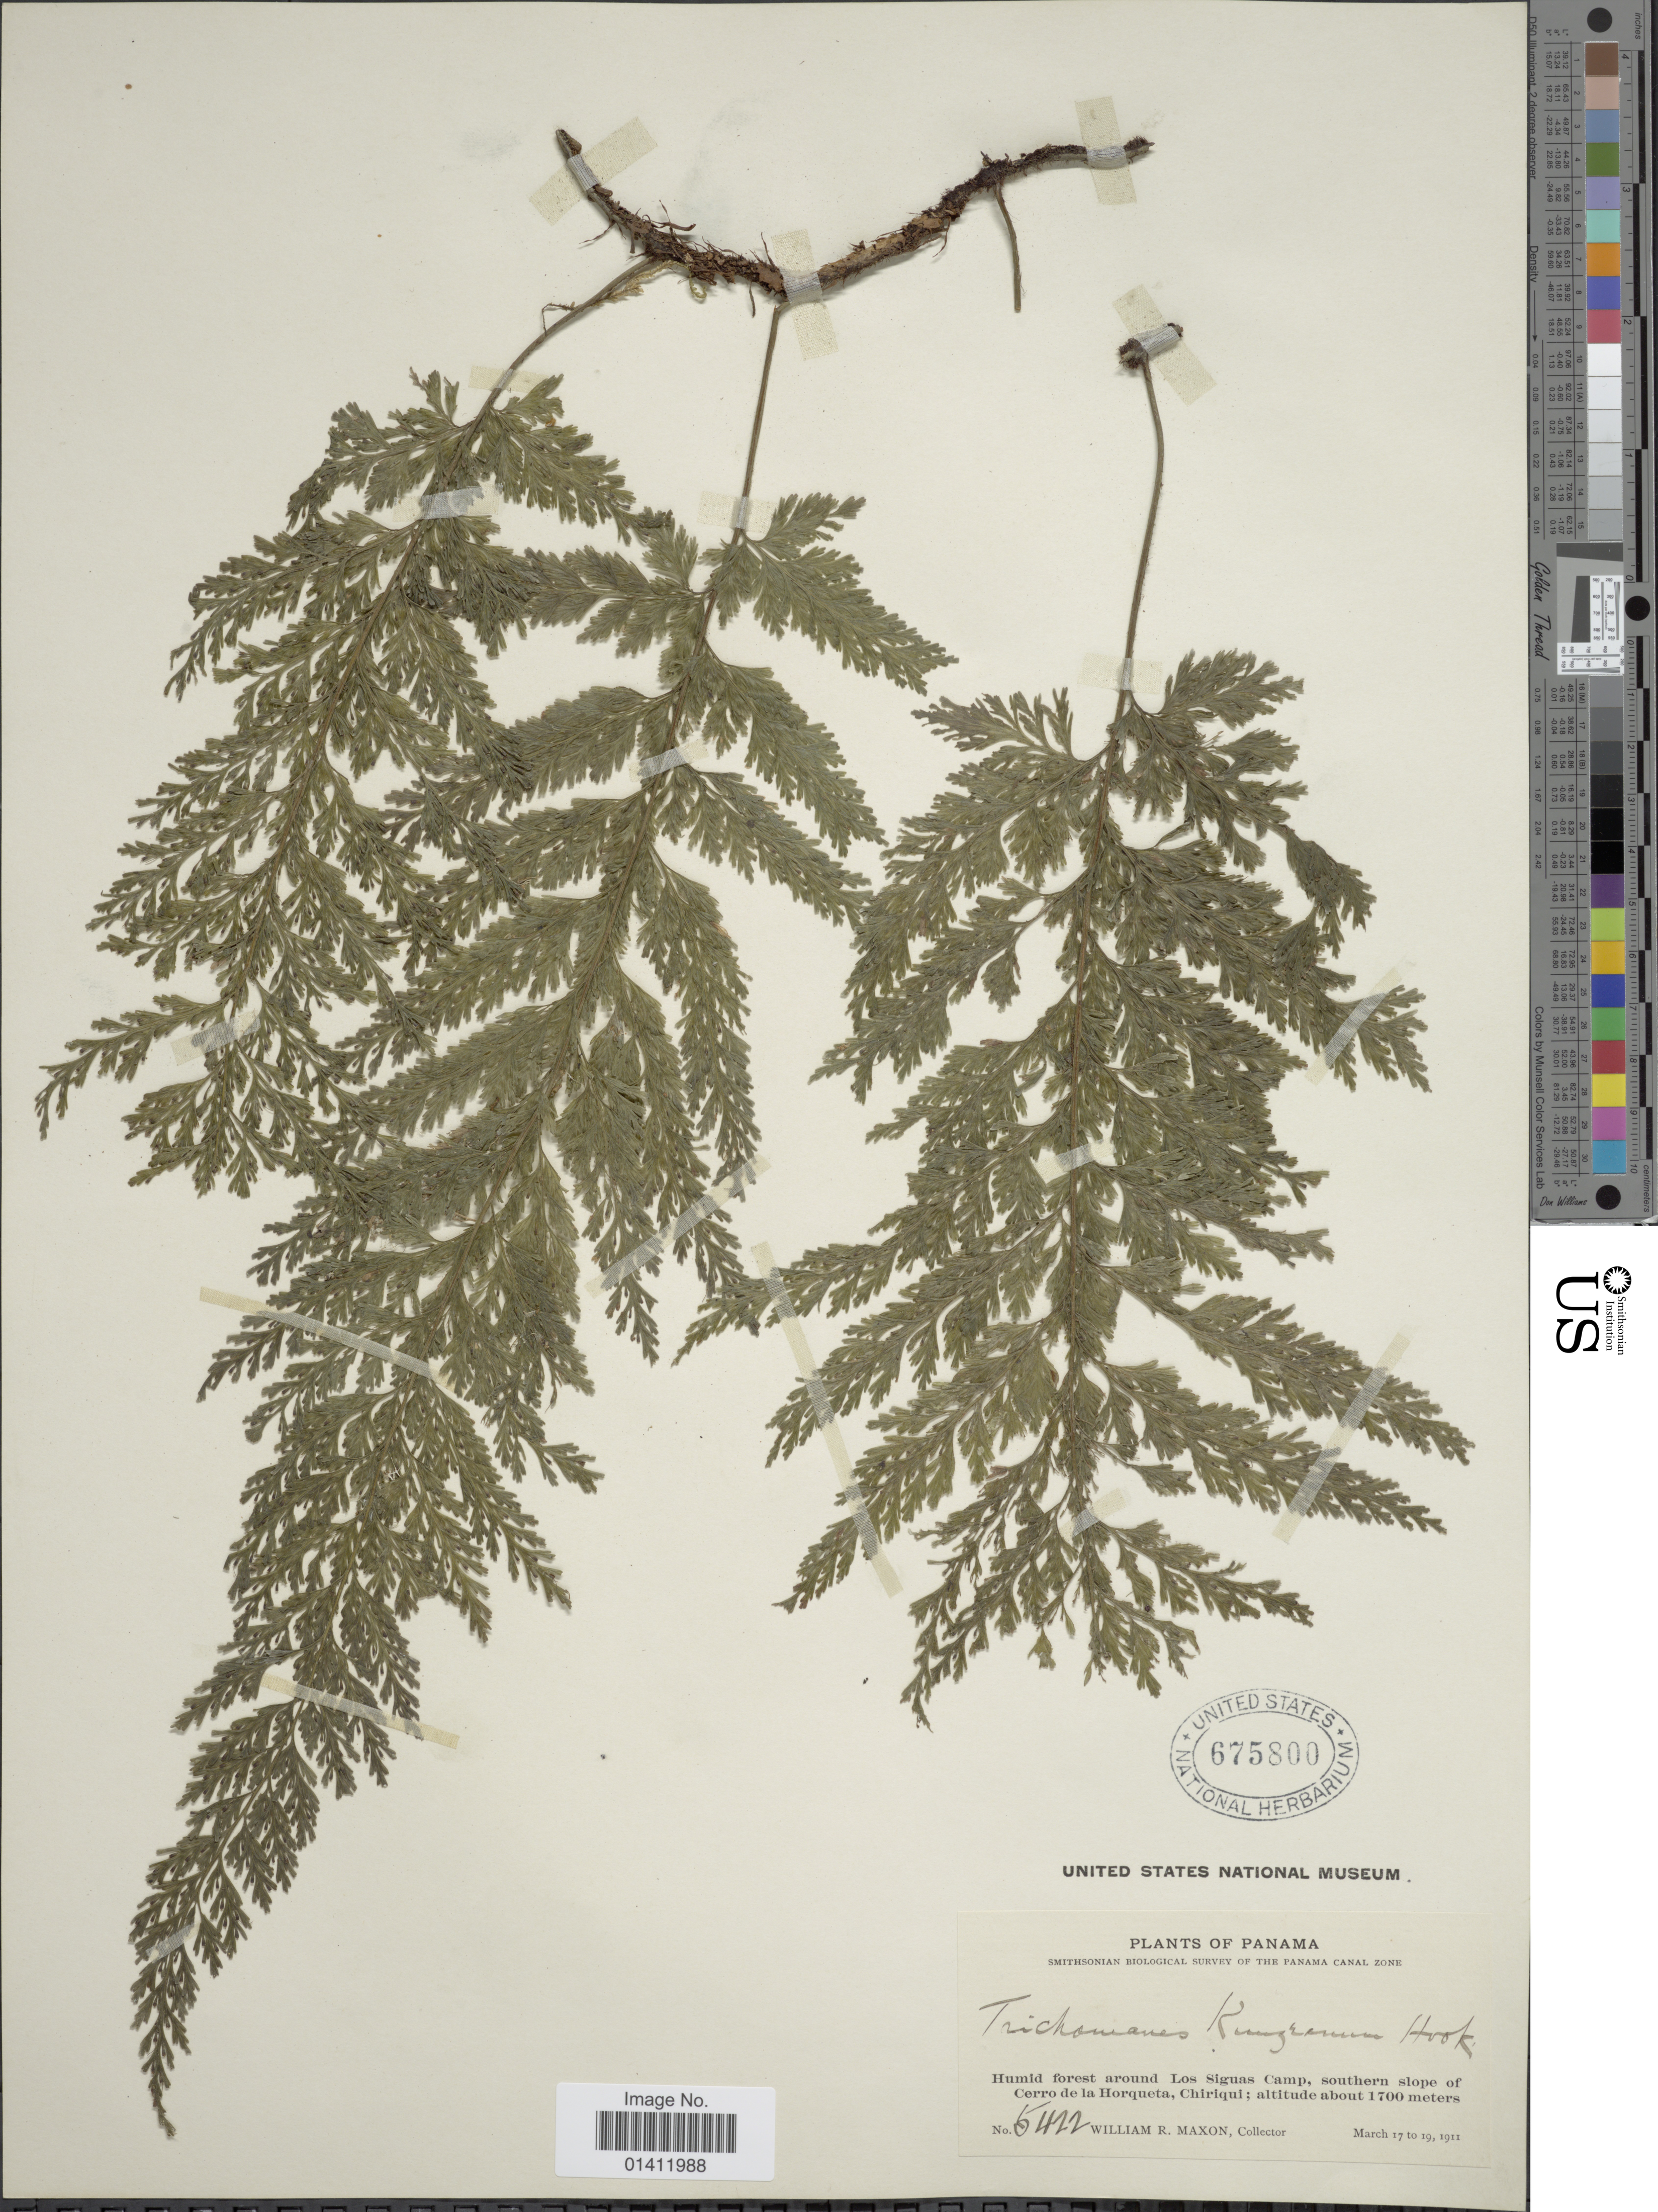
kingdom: Plantae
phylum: Tracheophyta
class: Polypodiopsida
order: Hymenophyllales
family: Hymenophyllaceae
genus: Vandenboschia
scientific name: Vandenboschia radicans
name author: (Sw.) Copel.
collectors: W. R. Maxon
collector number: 5422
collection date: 1911-03-17/1911-03-19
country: Panama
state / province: Chiriqui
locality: Humid forest around Los Siguas Camp, southern slope of Cerro de la Horqueta.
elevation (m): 1700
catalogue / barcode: US 675800